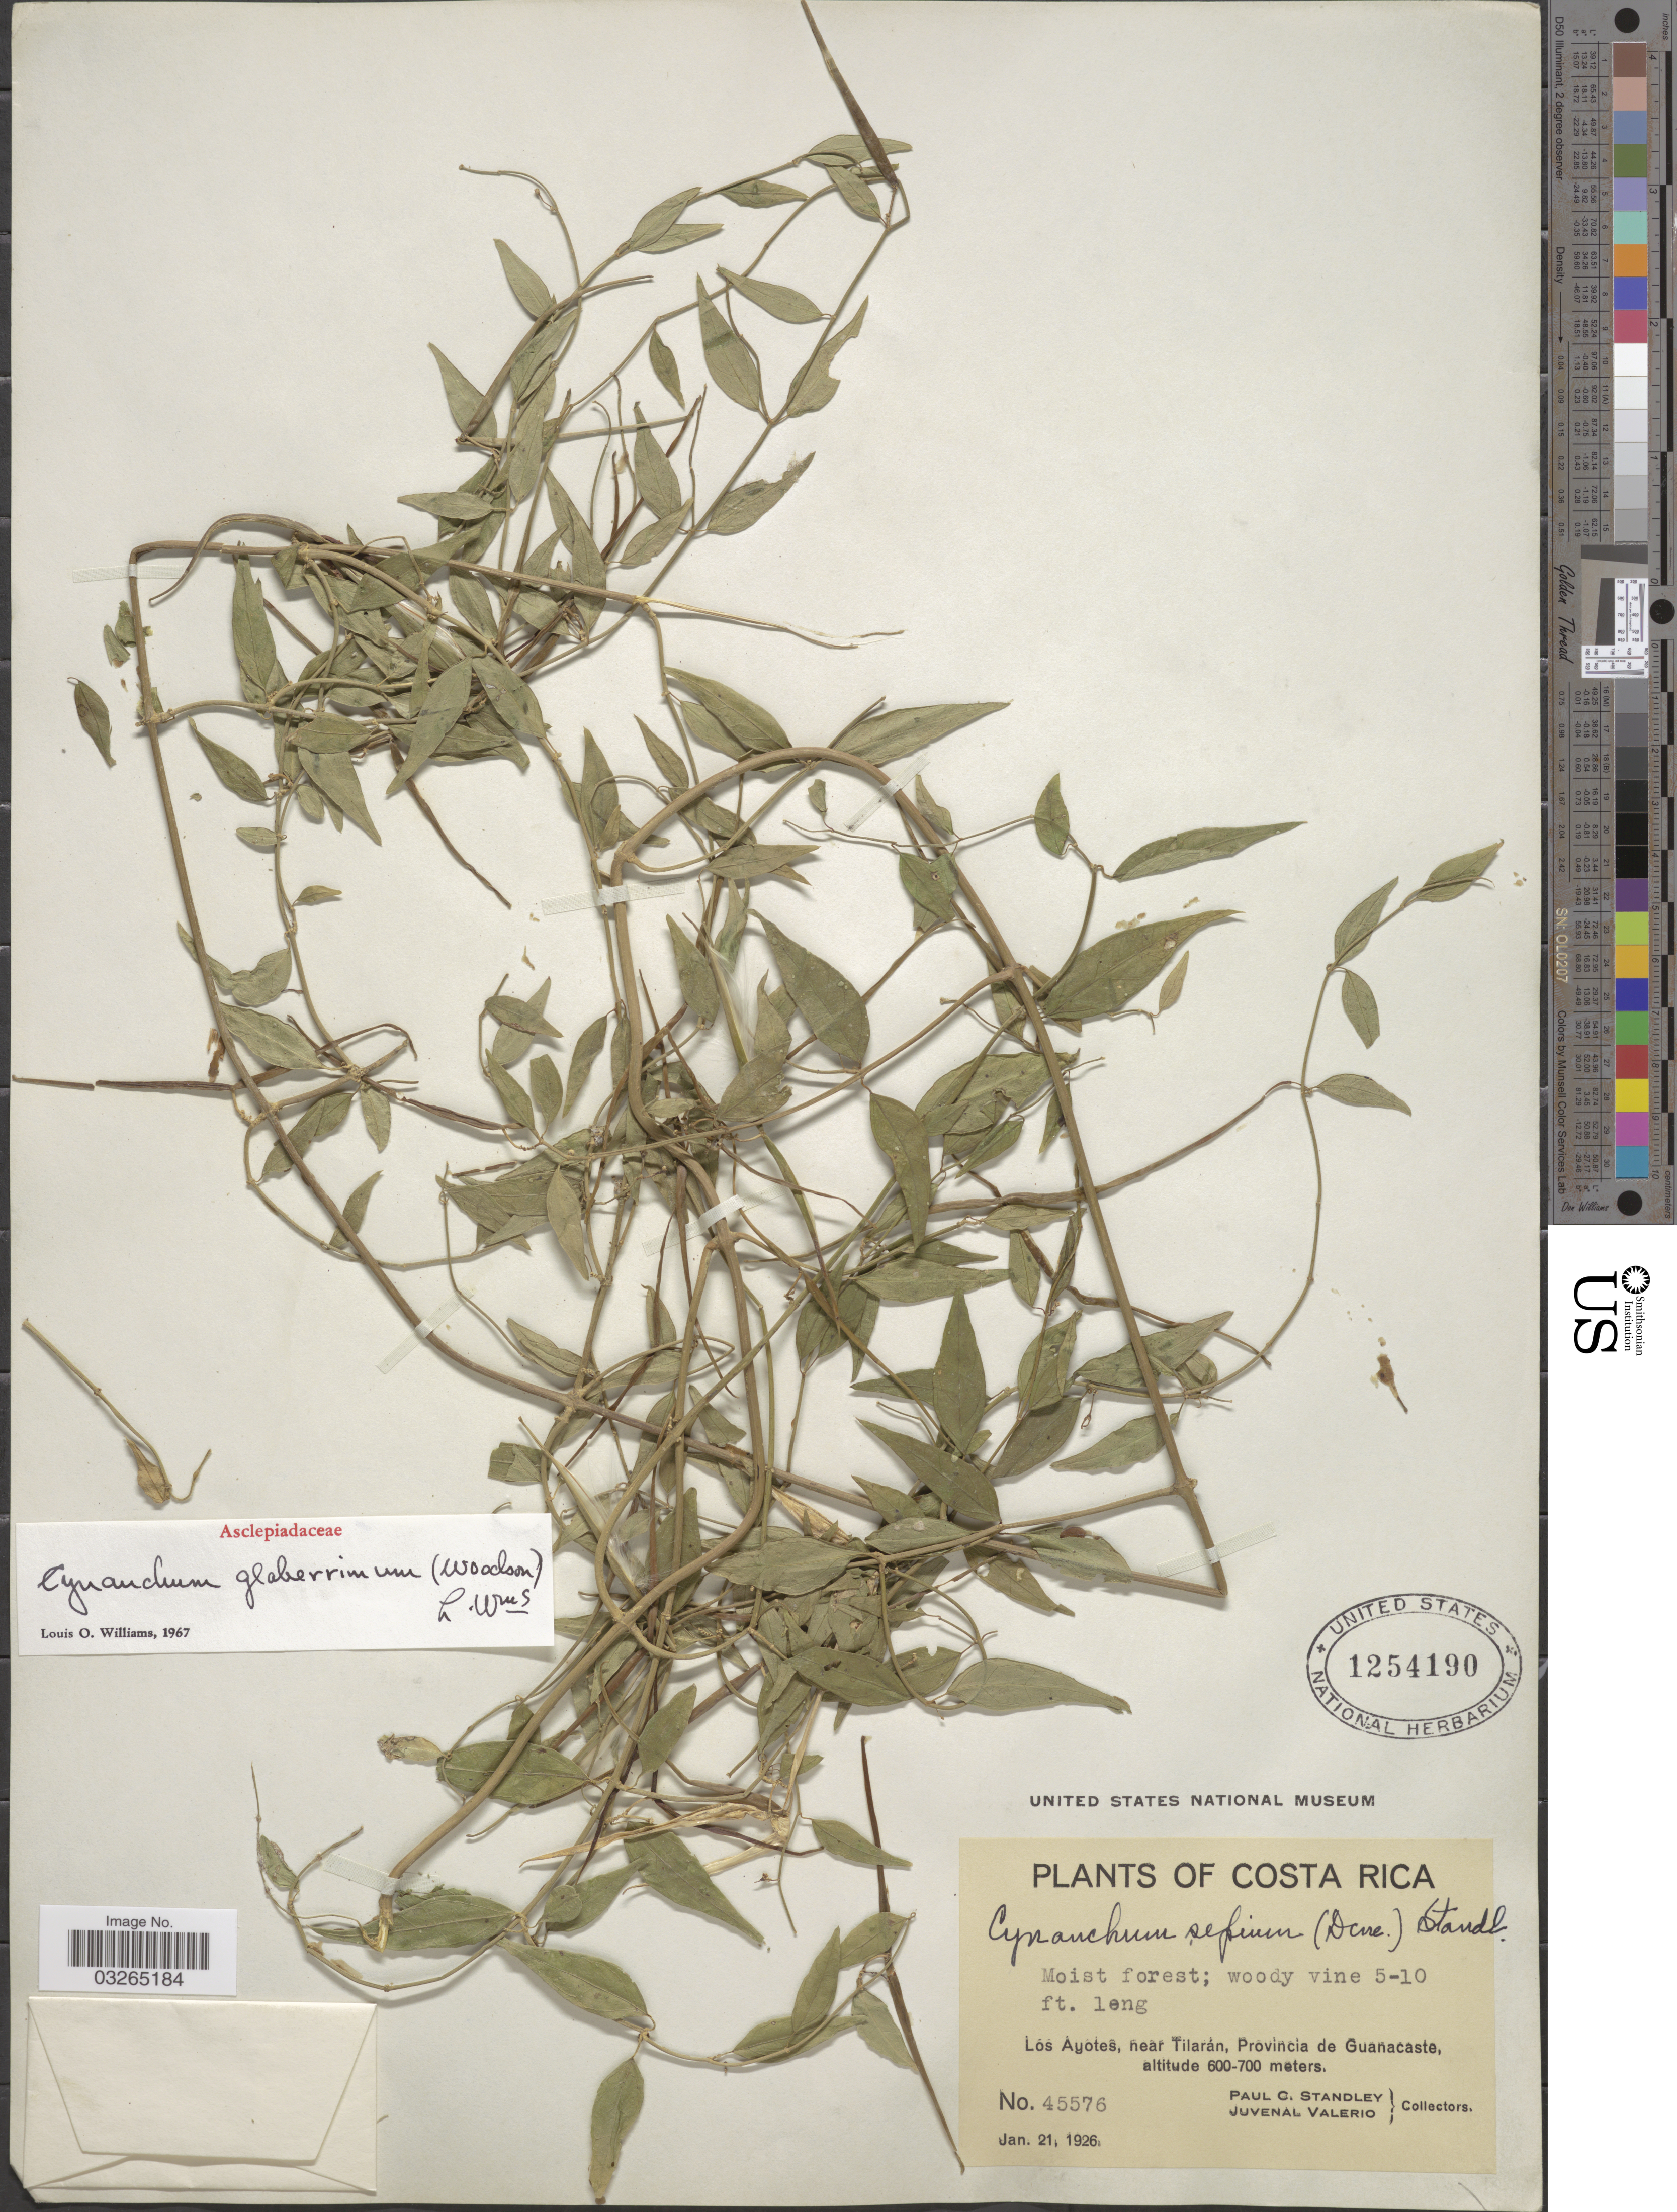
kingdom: Plantae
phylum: Tracheophyta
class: Magnoliopsida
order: Gentianales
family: Apocynaceae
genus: Orthosia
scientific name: Orthosia glaberrima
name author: (Woodson) W.D. Stevens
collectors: P. C. Standley & J. Valerio R.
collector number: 45576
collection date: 1926-01-21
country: Costa Rica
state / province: Guanacaste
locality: Las Ayotes, near Tilarán.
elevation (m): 600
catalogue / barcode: US 1254190